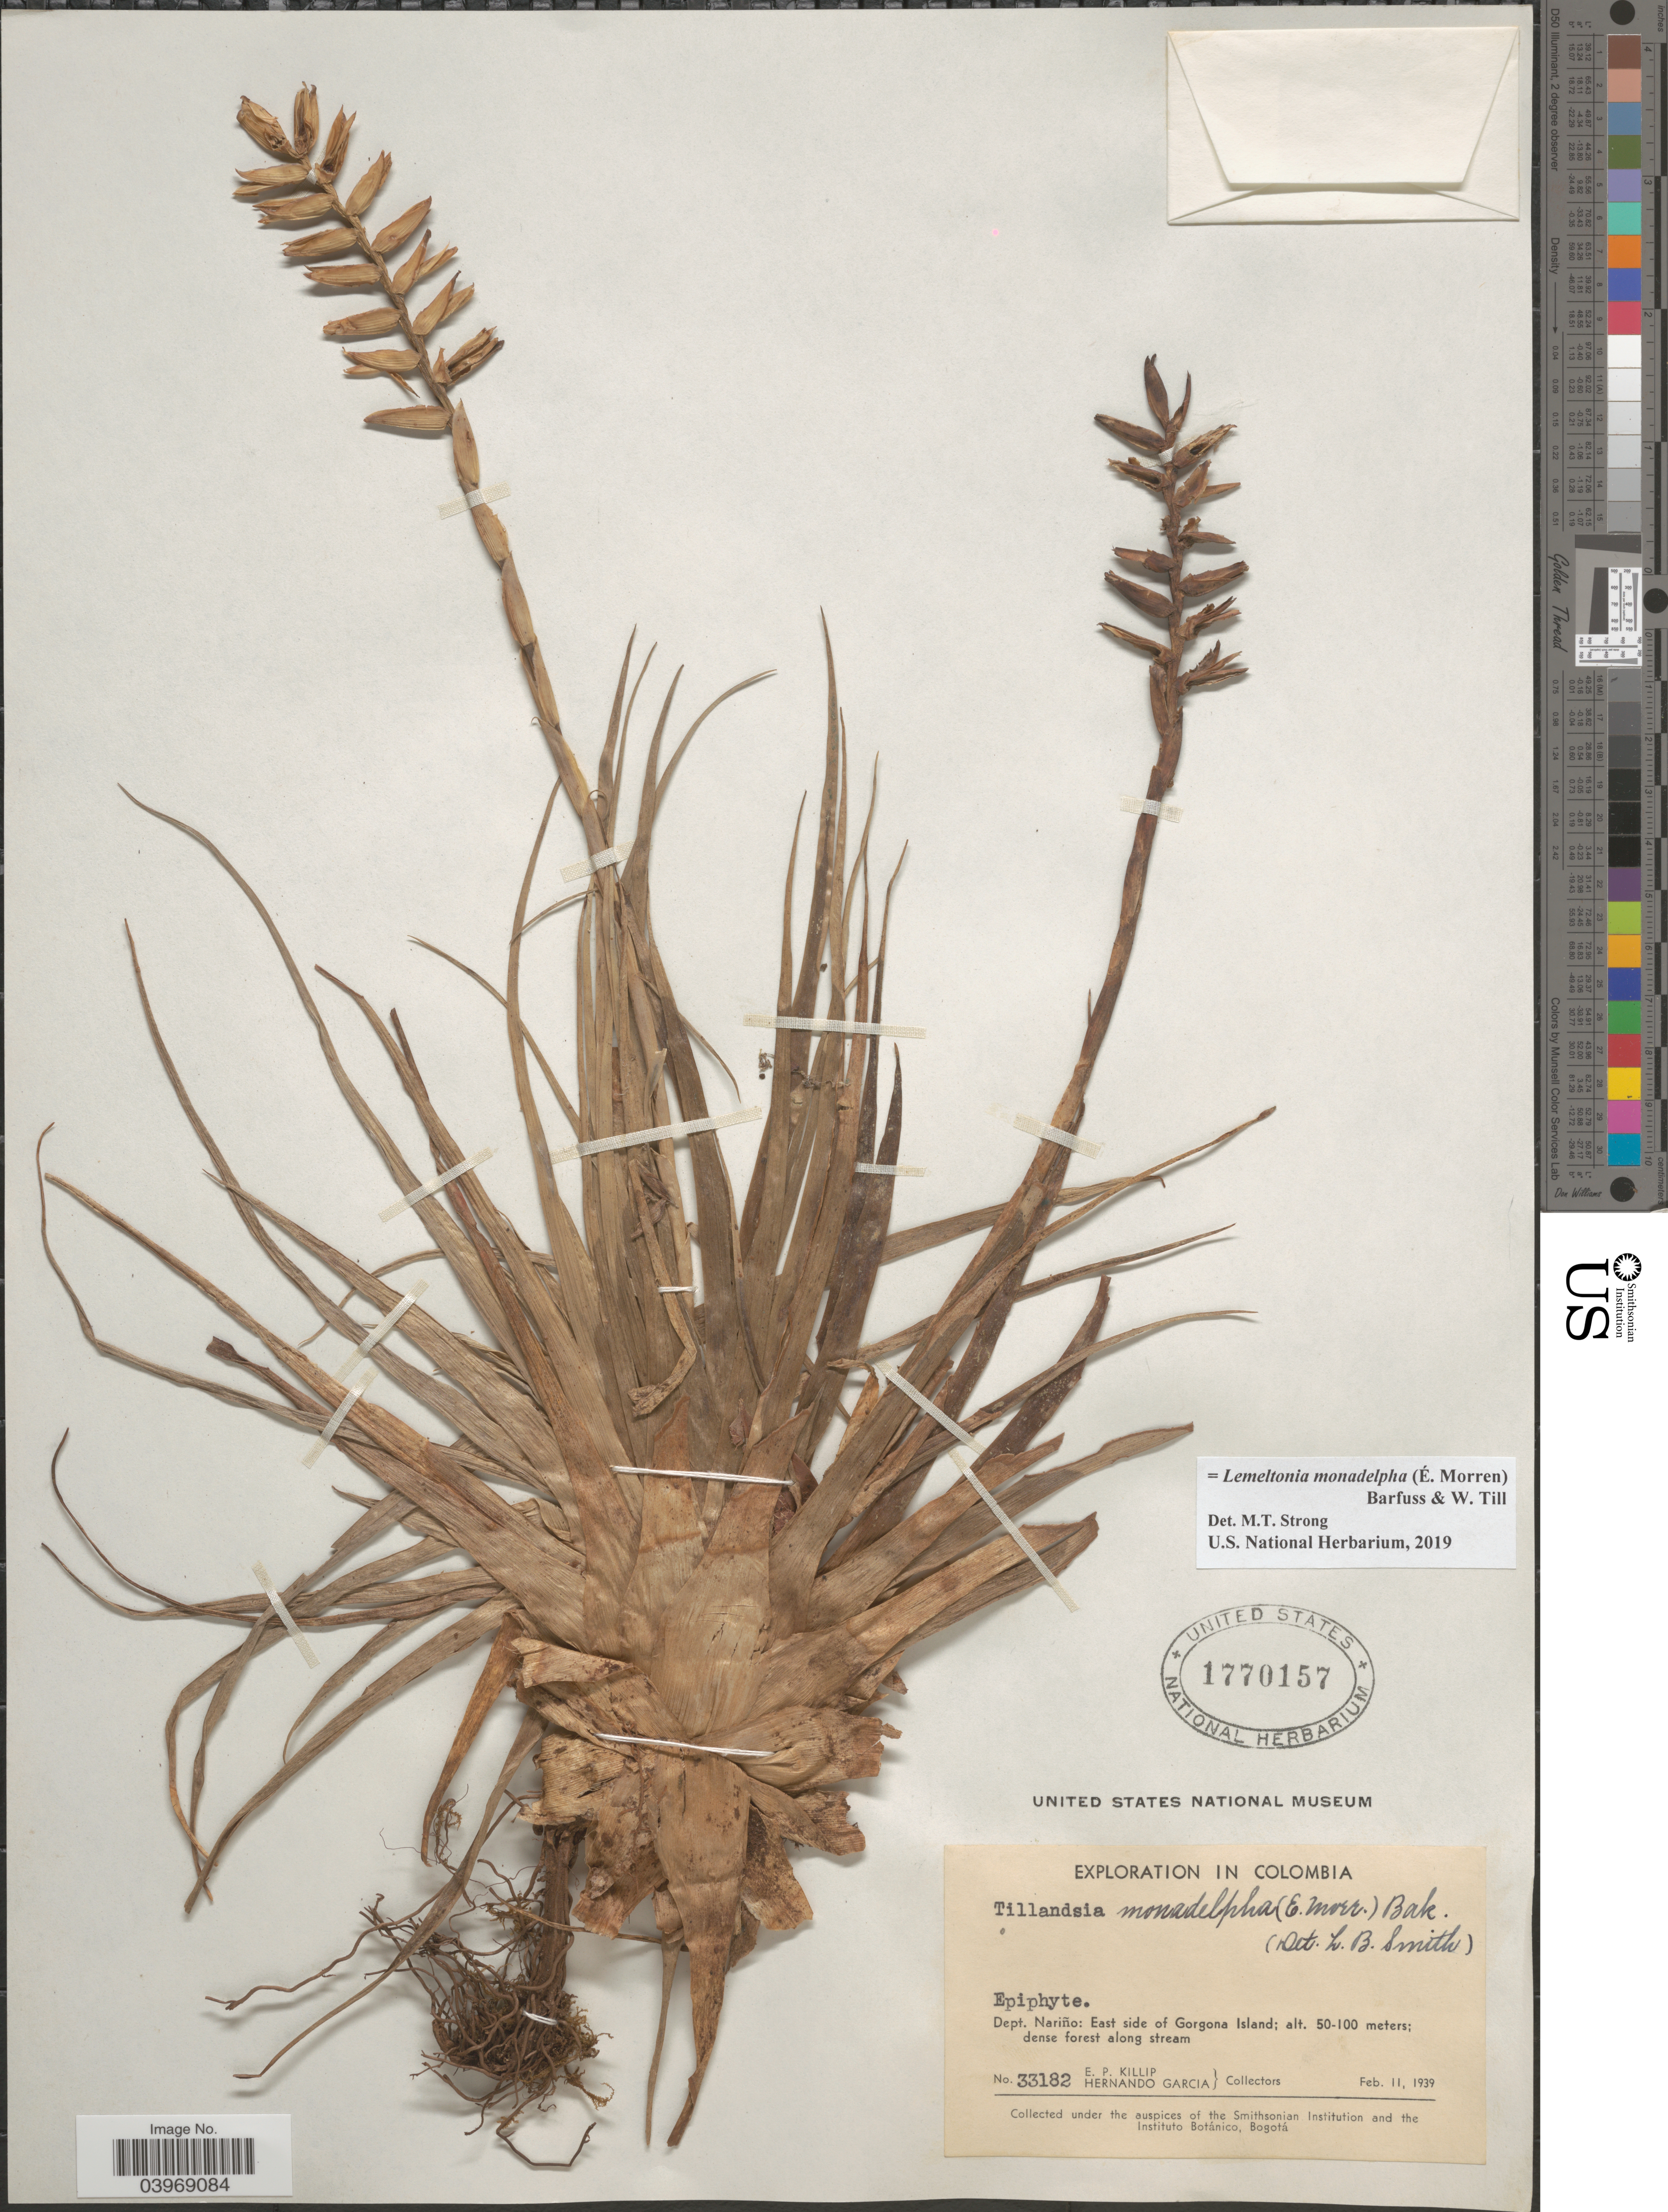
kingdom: Plantae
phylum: Tracheophyta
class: Liliopsida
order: Poales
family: Bromeliaceae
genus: Lemeltonia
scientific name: Lemeltonia monadelpha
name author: (É. Morren) Barfuss & W. Till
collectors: E. P. Killip & H. Garcia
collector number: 33182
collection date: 1939-02-11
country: Colombia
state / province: Nariño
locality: Dept. Nariño: East side of Gorgona Island.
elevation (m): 50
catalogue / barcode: US 1770157